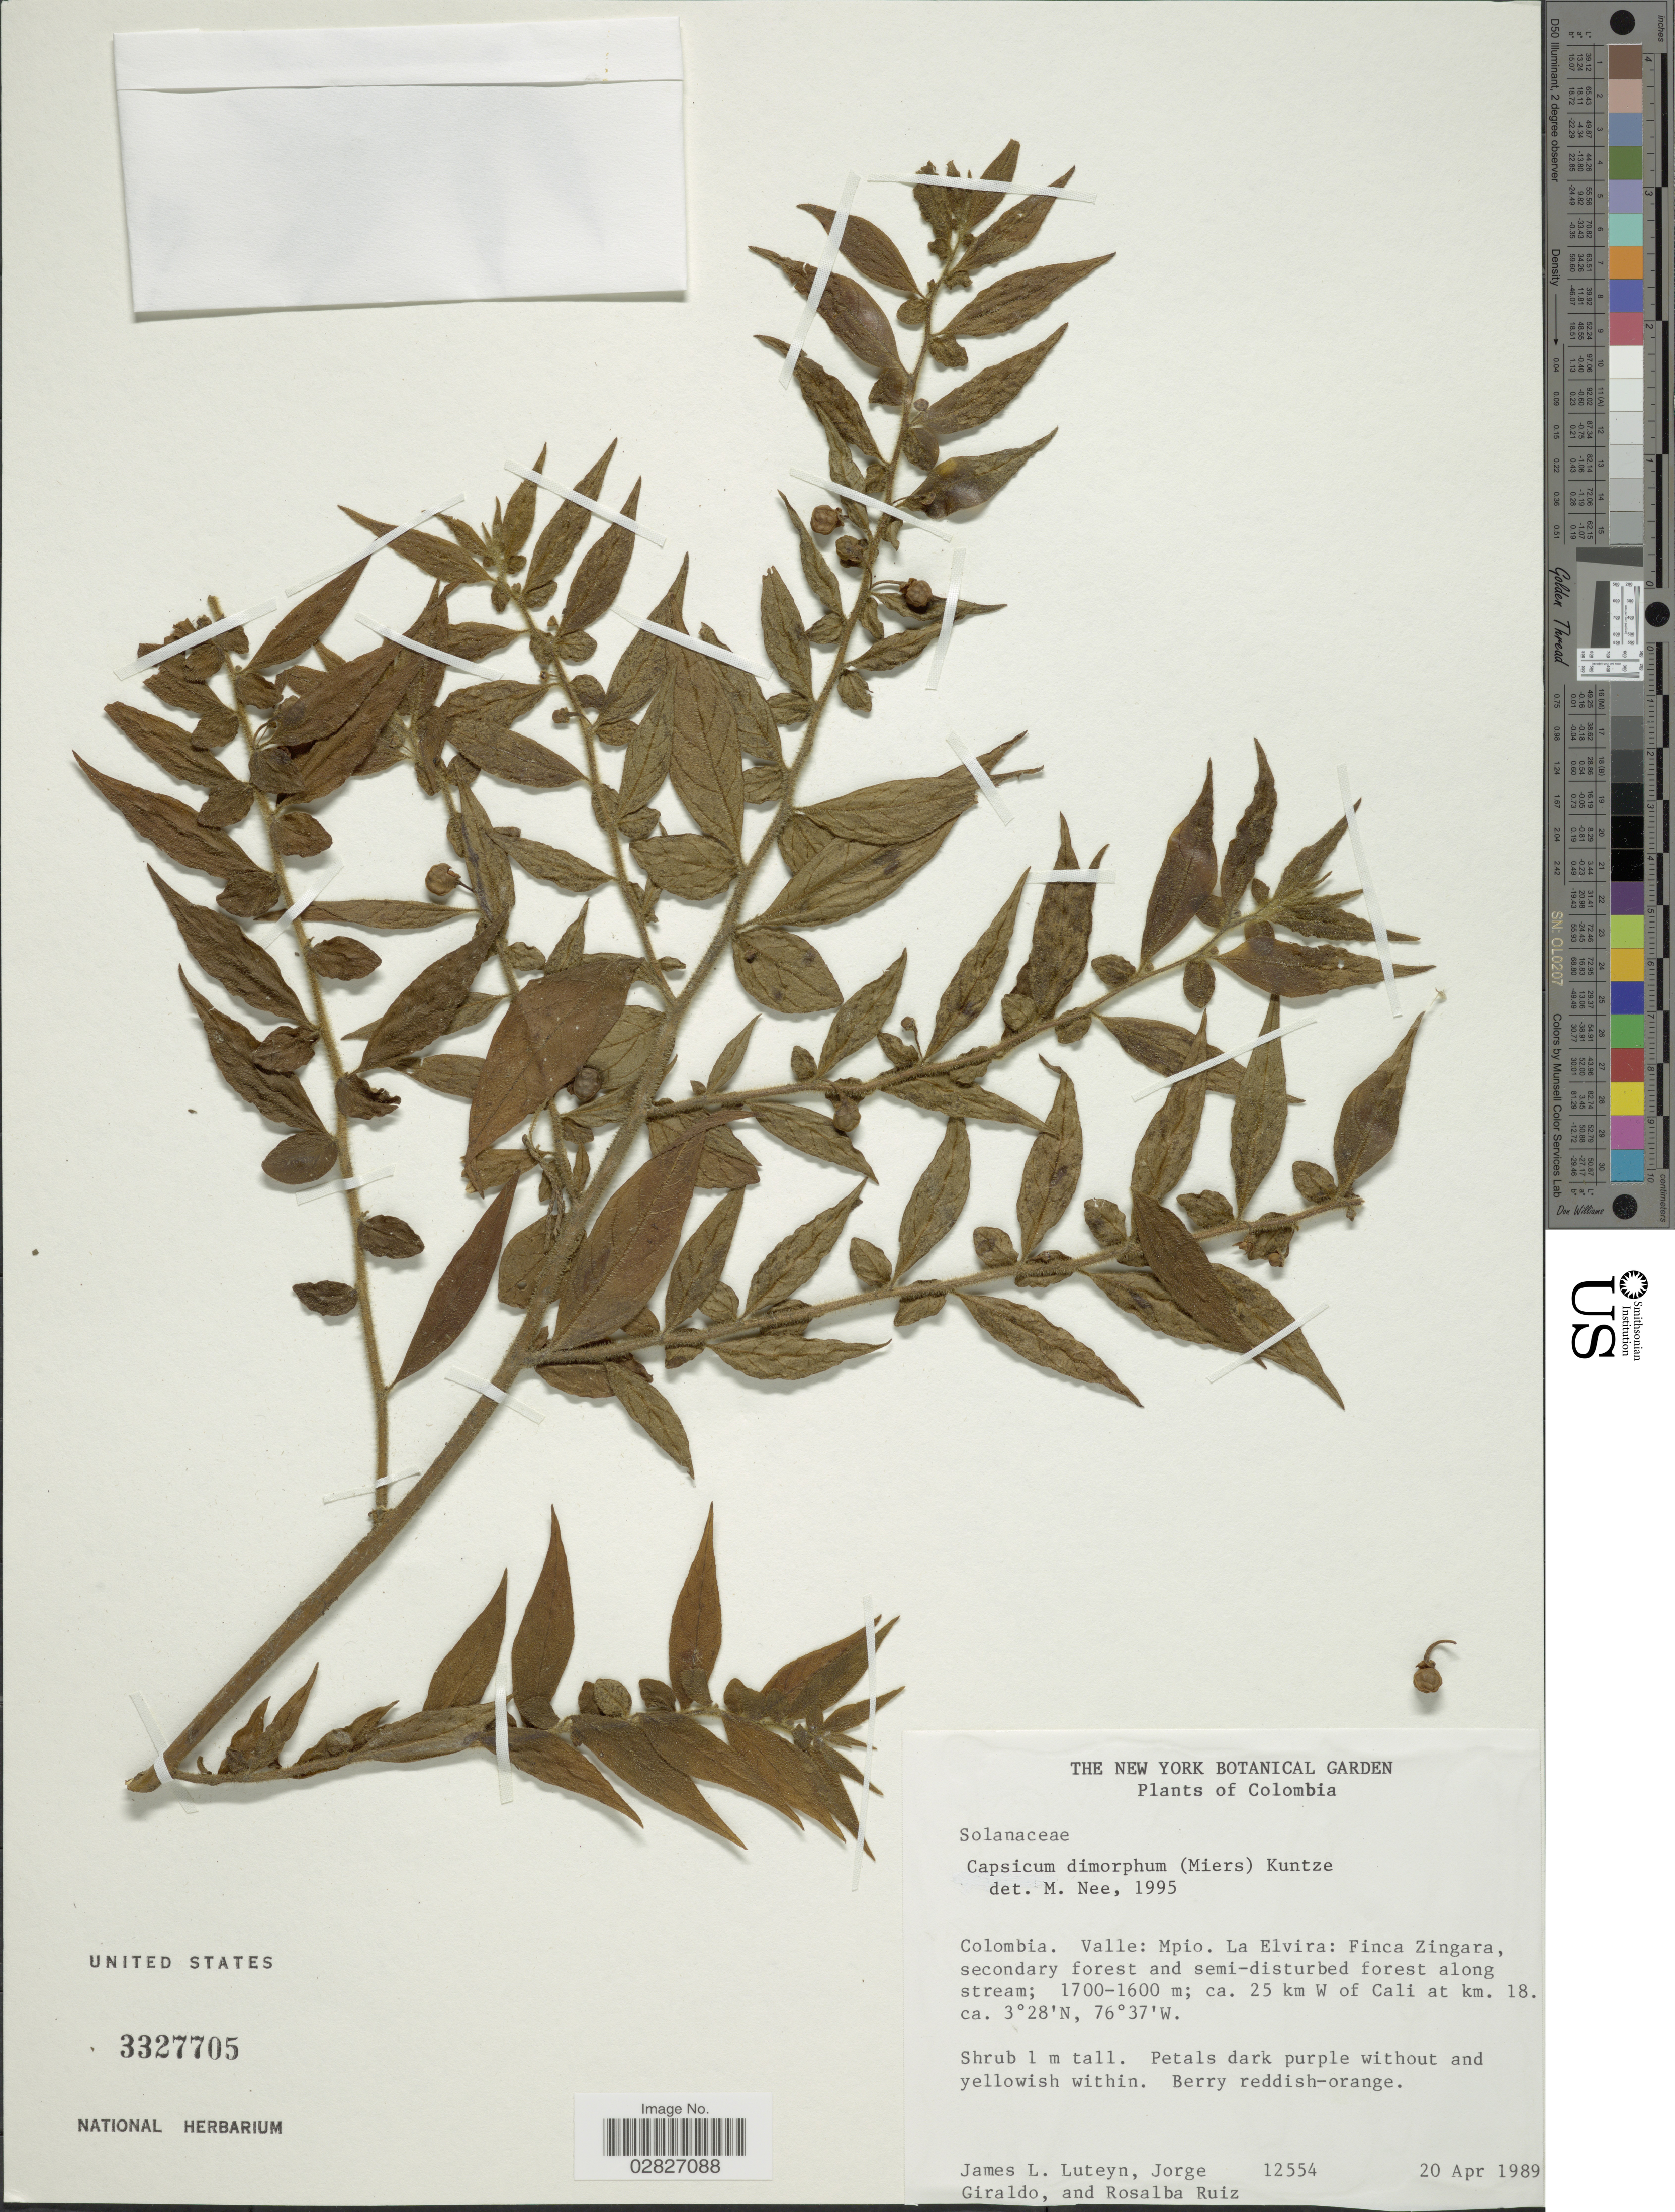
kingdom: Plantae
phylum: Tracheophyta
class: Magnoliopsida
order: Solanales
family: Solanaceae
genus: Capsicum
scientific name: Capsicum dimorphum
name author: (Miers) Kuntze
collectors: J. L. Luteyn, J. Giraldo & R. Ruiz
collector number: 12554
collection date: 1989-04-20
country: Colombia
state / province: Valle del Cauca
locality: Valle, Mpio, La Elvira, Finca Zingara, secondary forest and semi-disturbed forest along stream, ca. 25 km W of Cali at km. 18.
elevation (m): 1600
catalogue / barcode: US 3327705